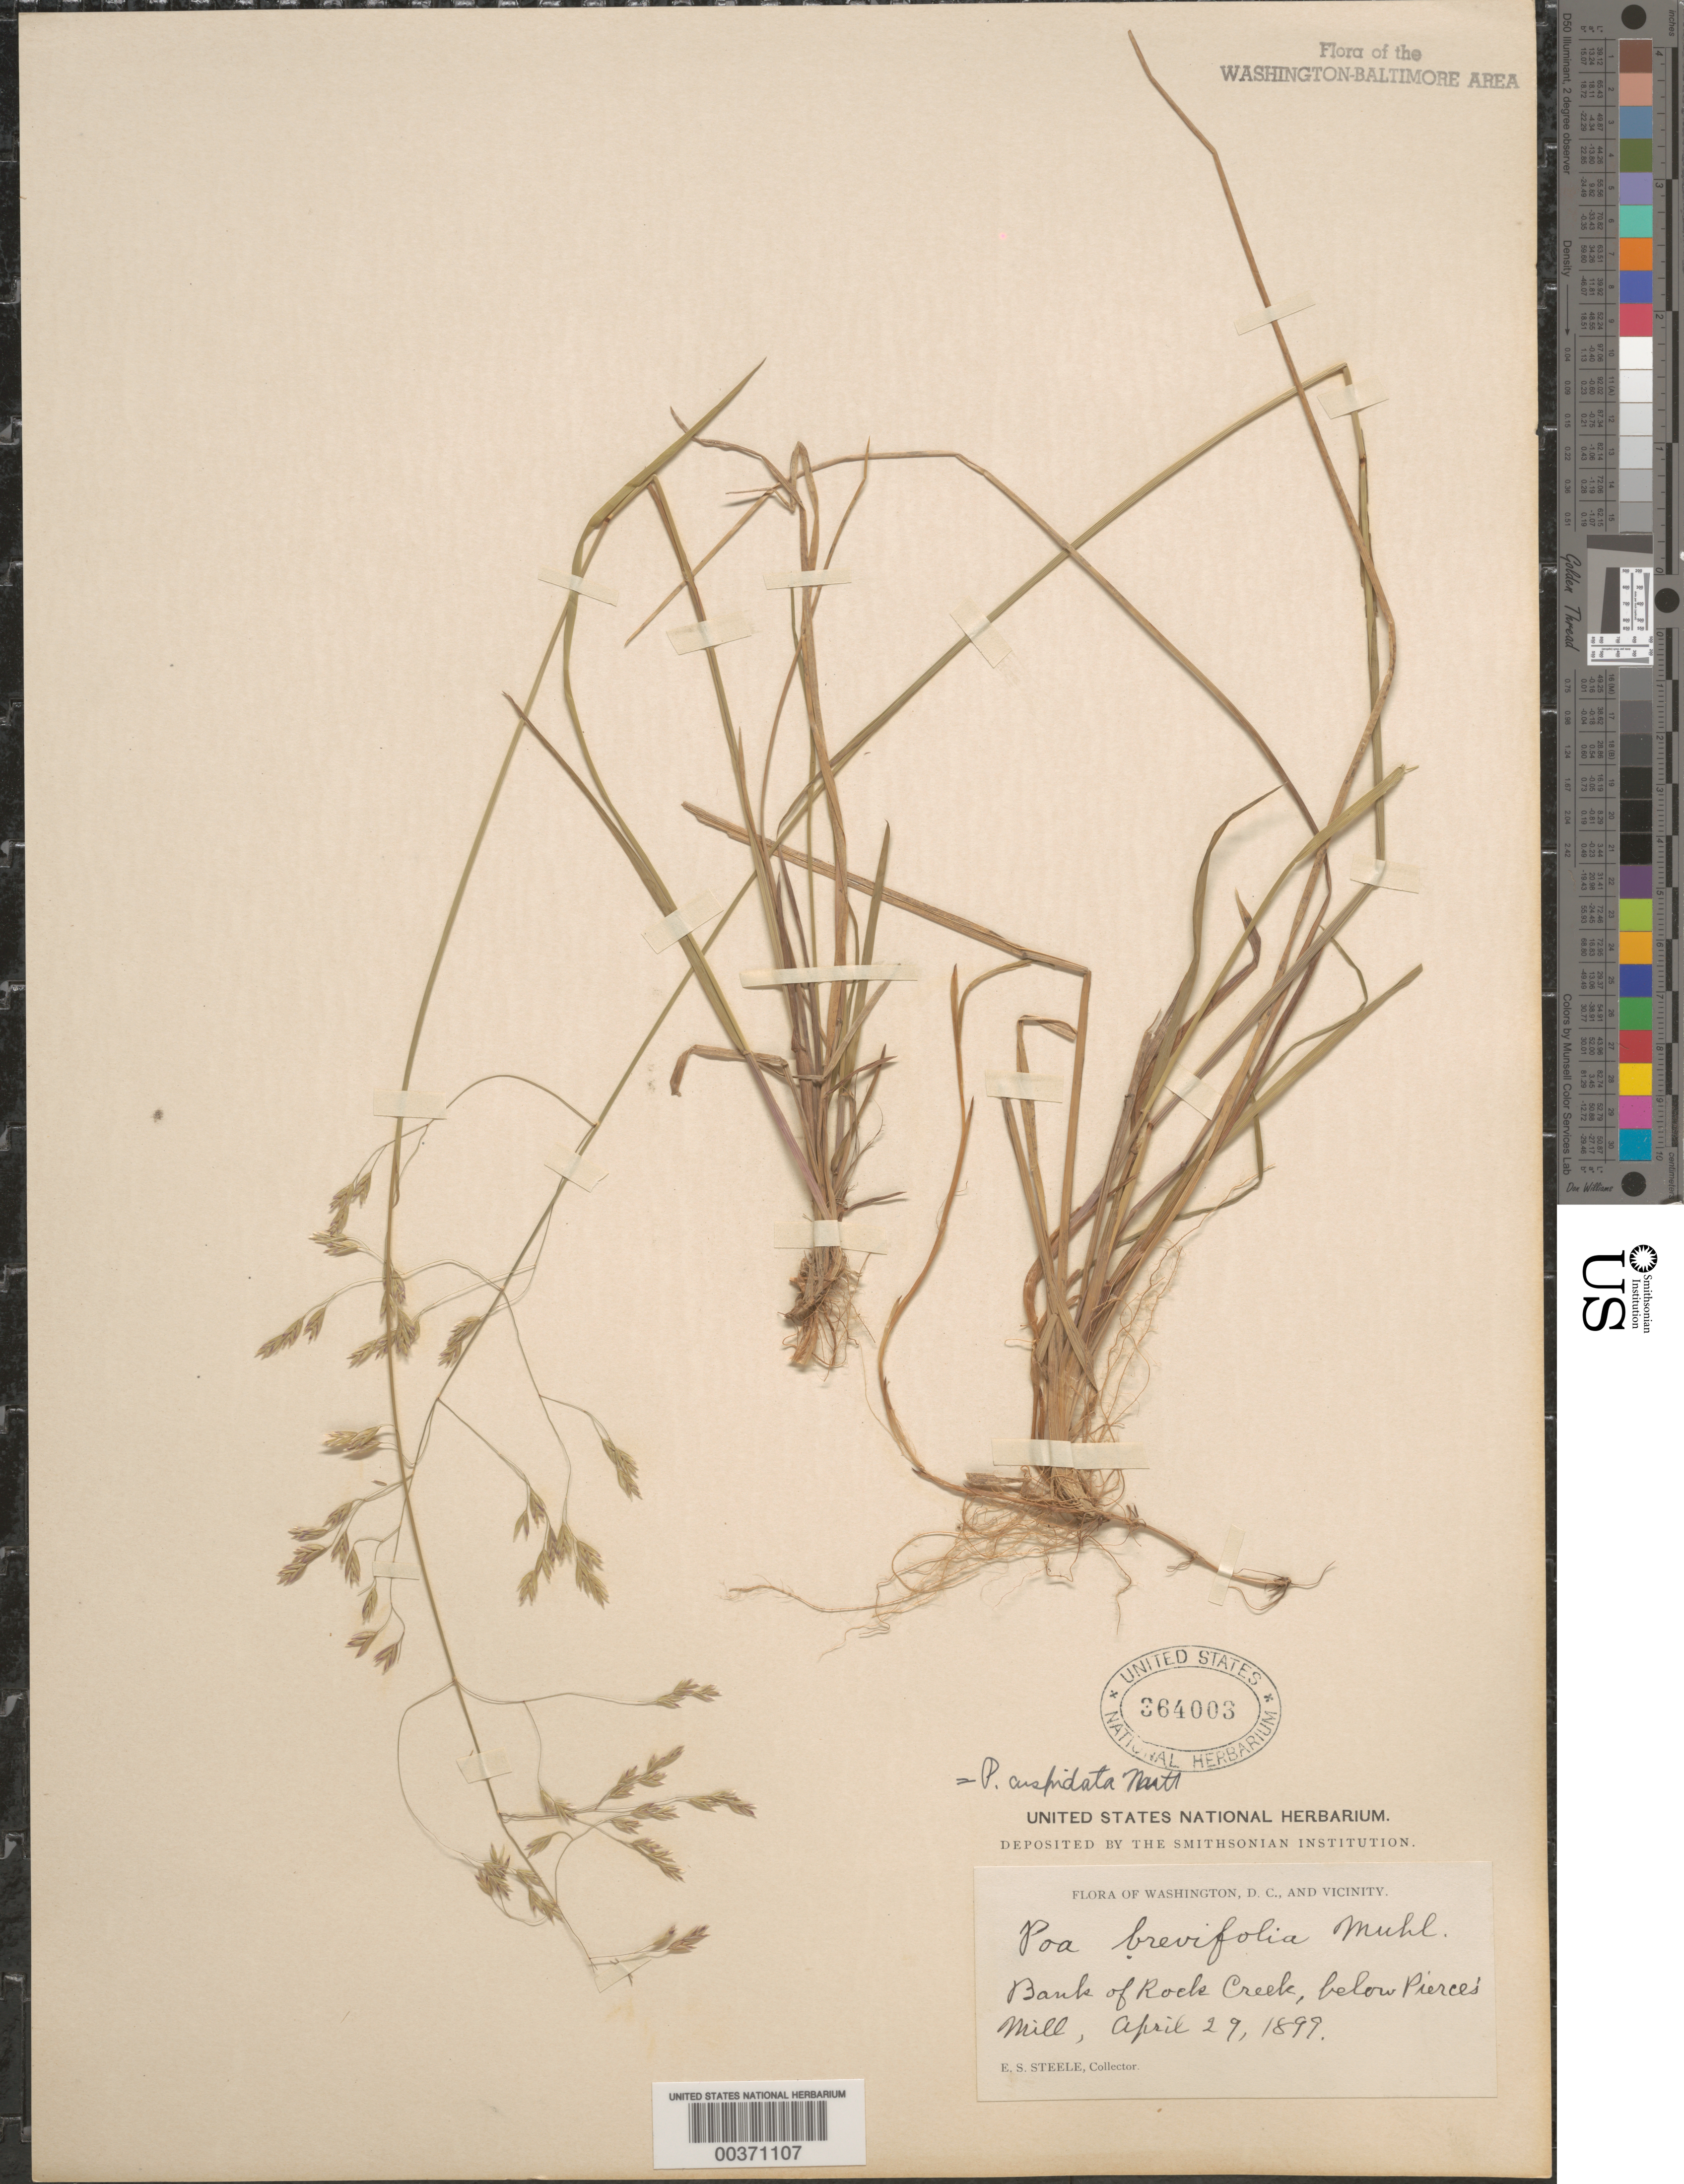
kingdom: Plantae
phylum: Tracheophyta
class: Liliopsida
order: Poales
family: Poaceae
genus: Poa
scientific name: Poa cuspidata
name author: Nutt.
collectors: E. Steele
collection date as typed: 29 Apr 1899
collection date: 1899-04-29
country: United States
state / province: District of Columbia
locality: Rock Creek, below Pierce's Mill Rock Creek Park and Vicinity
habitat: Bank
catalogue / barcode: US 364003